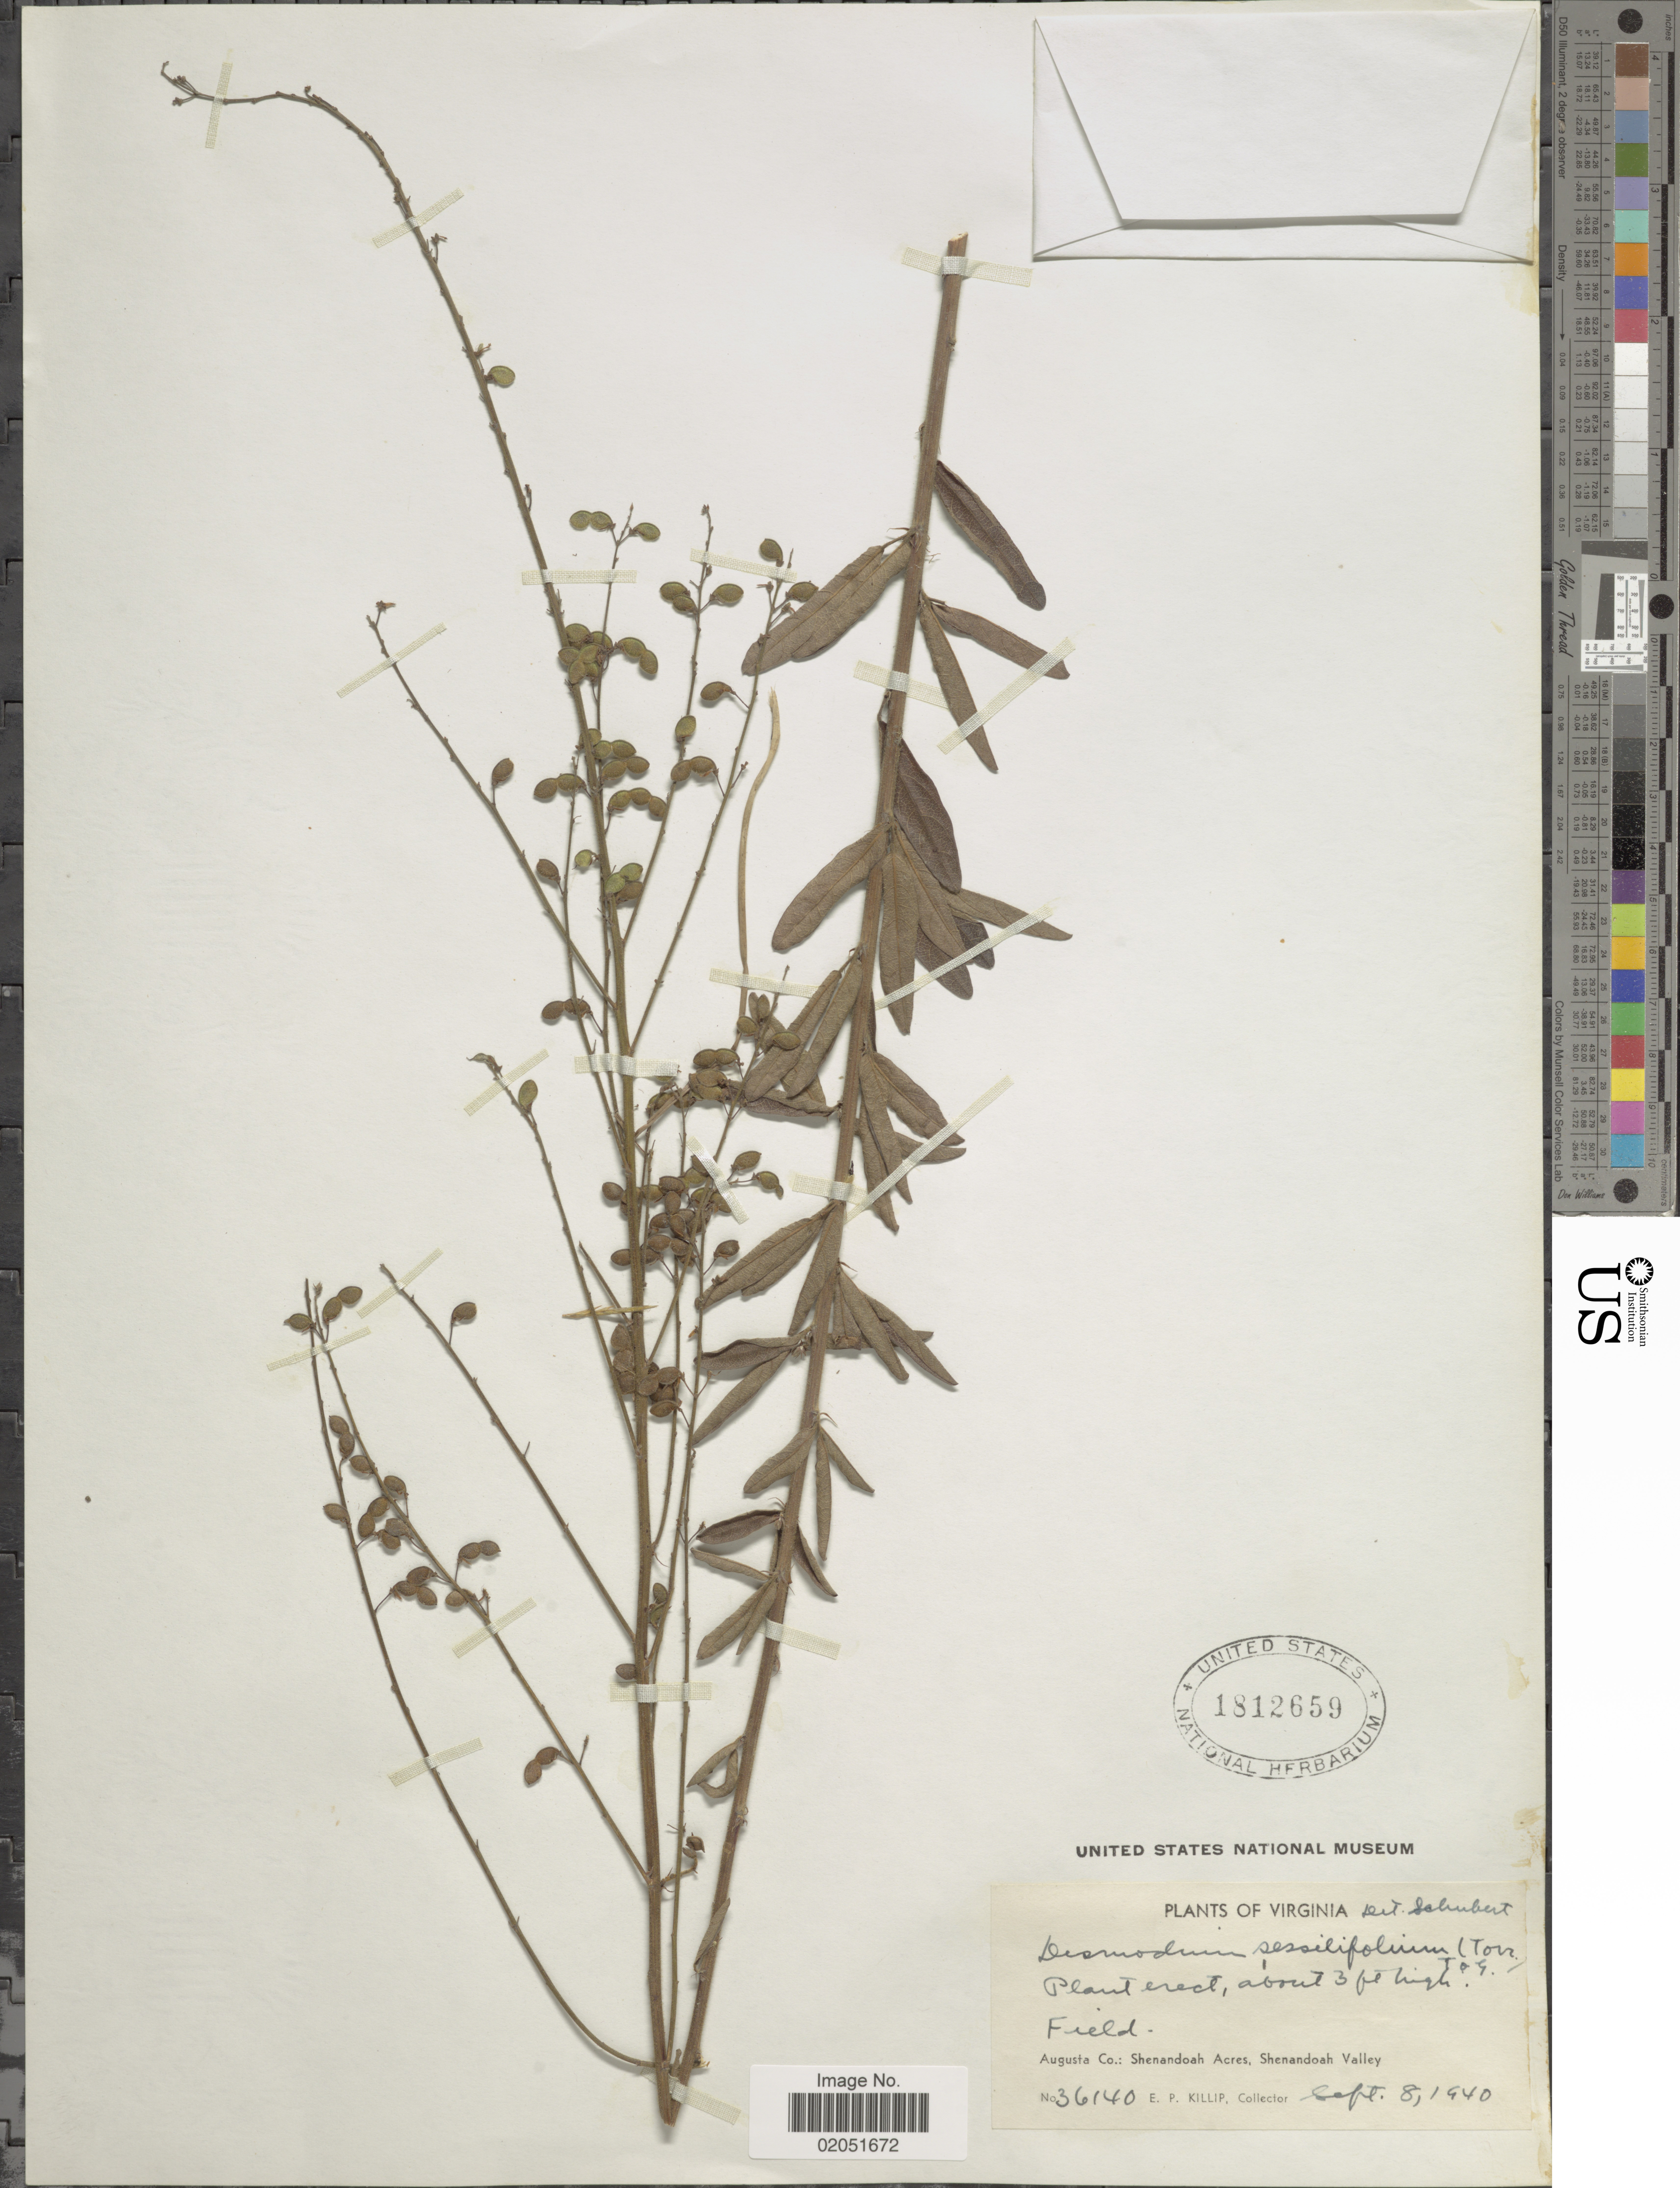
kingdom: Plantae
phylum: Tracheophyta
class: Magnoliopsida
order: Fabales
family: Fabaceae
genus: Desmodium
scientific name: Desmodium sessilifolium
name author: Torr. & A. Gray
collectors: E. P. Killip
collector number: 36140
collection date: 1940-09-08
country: United States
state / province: Virginia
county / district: Augusta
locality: Augusta Co.: Shenandoah Acress, Shenandoah Valley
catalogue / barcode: US 1812659